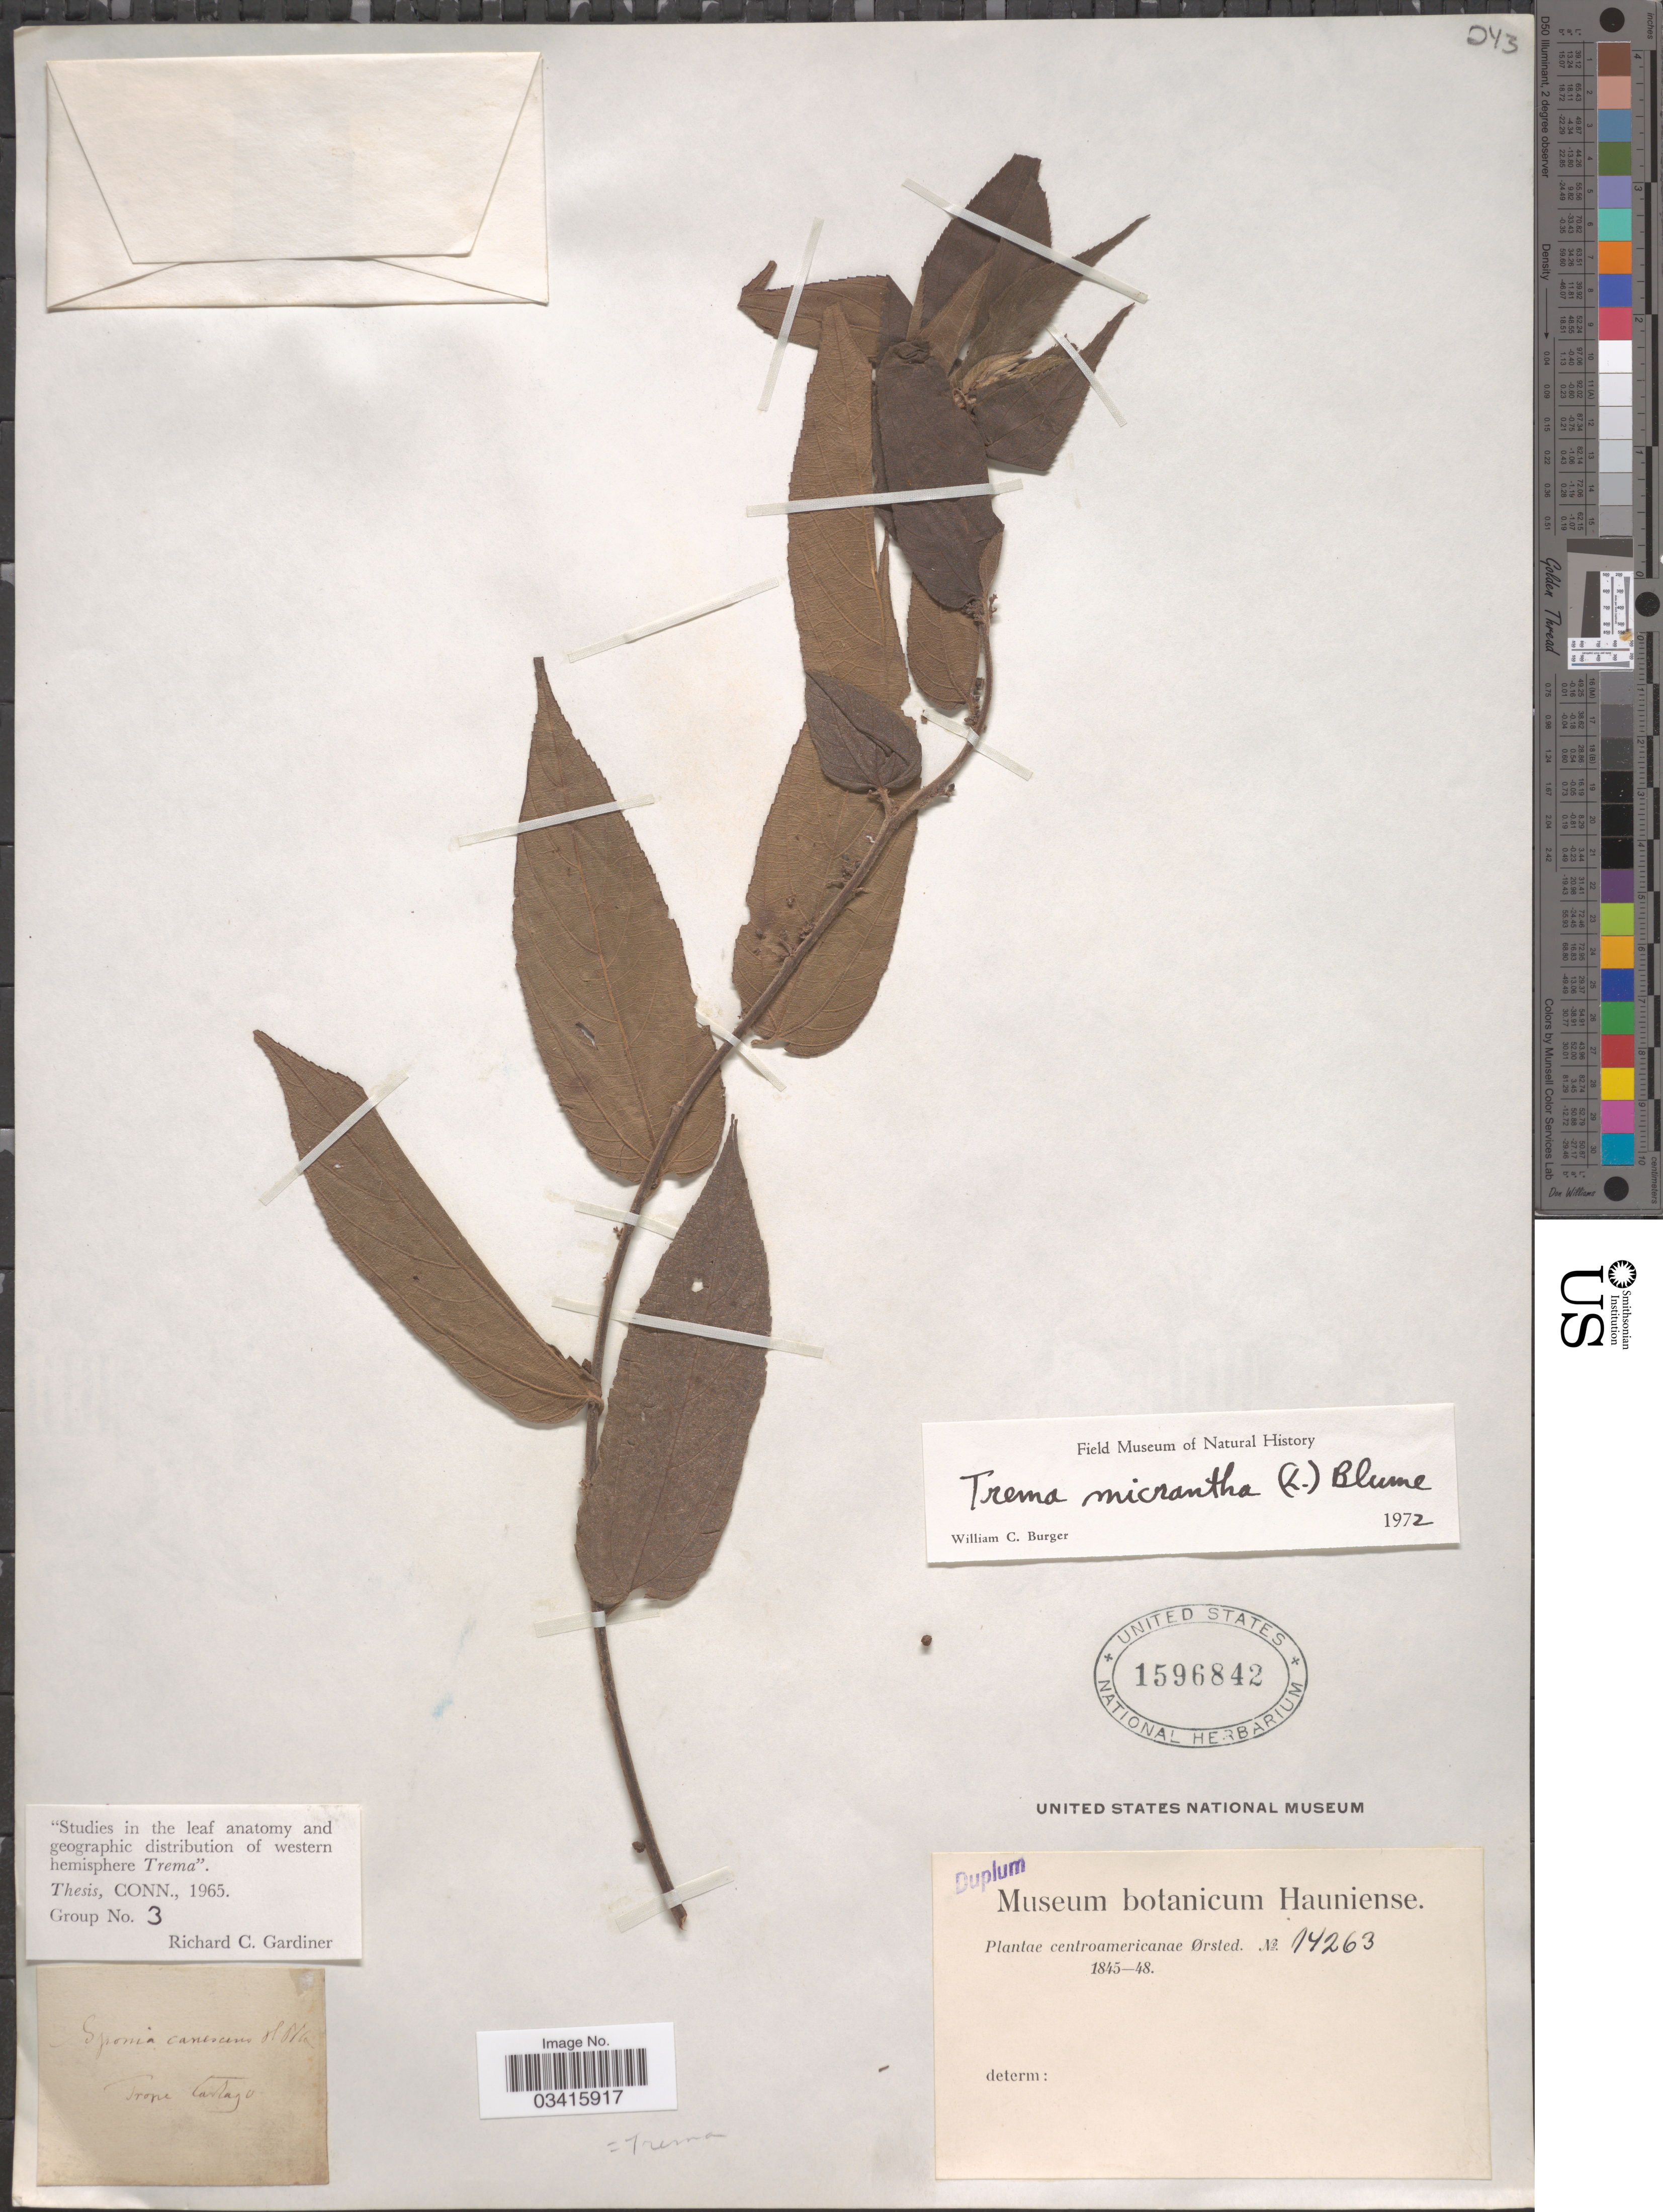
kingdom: Plantae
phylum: Tracheophyta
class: Magnoliopsida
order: Rosales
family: Cannabaceae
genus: Trema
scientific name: Trema micranthum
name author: (L.) Blume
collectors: Ørsted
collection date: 1845/1848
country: Costa Rica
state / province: Cartago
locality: Prope Cartago.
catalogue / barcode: US 1596842